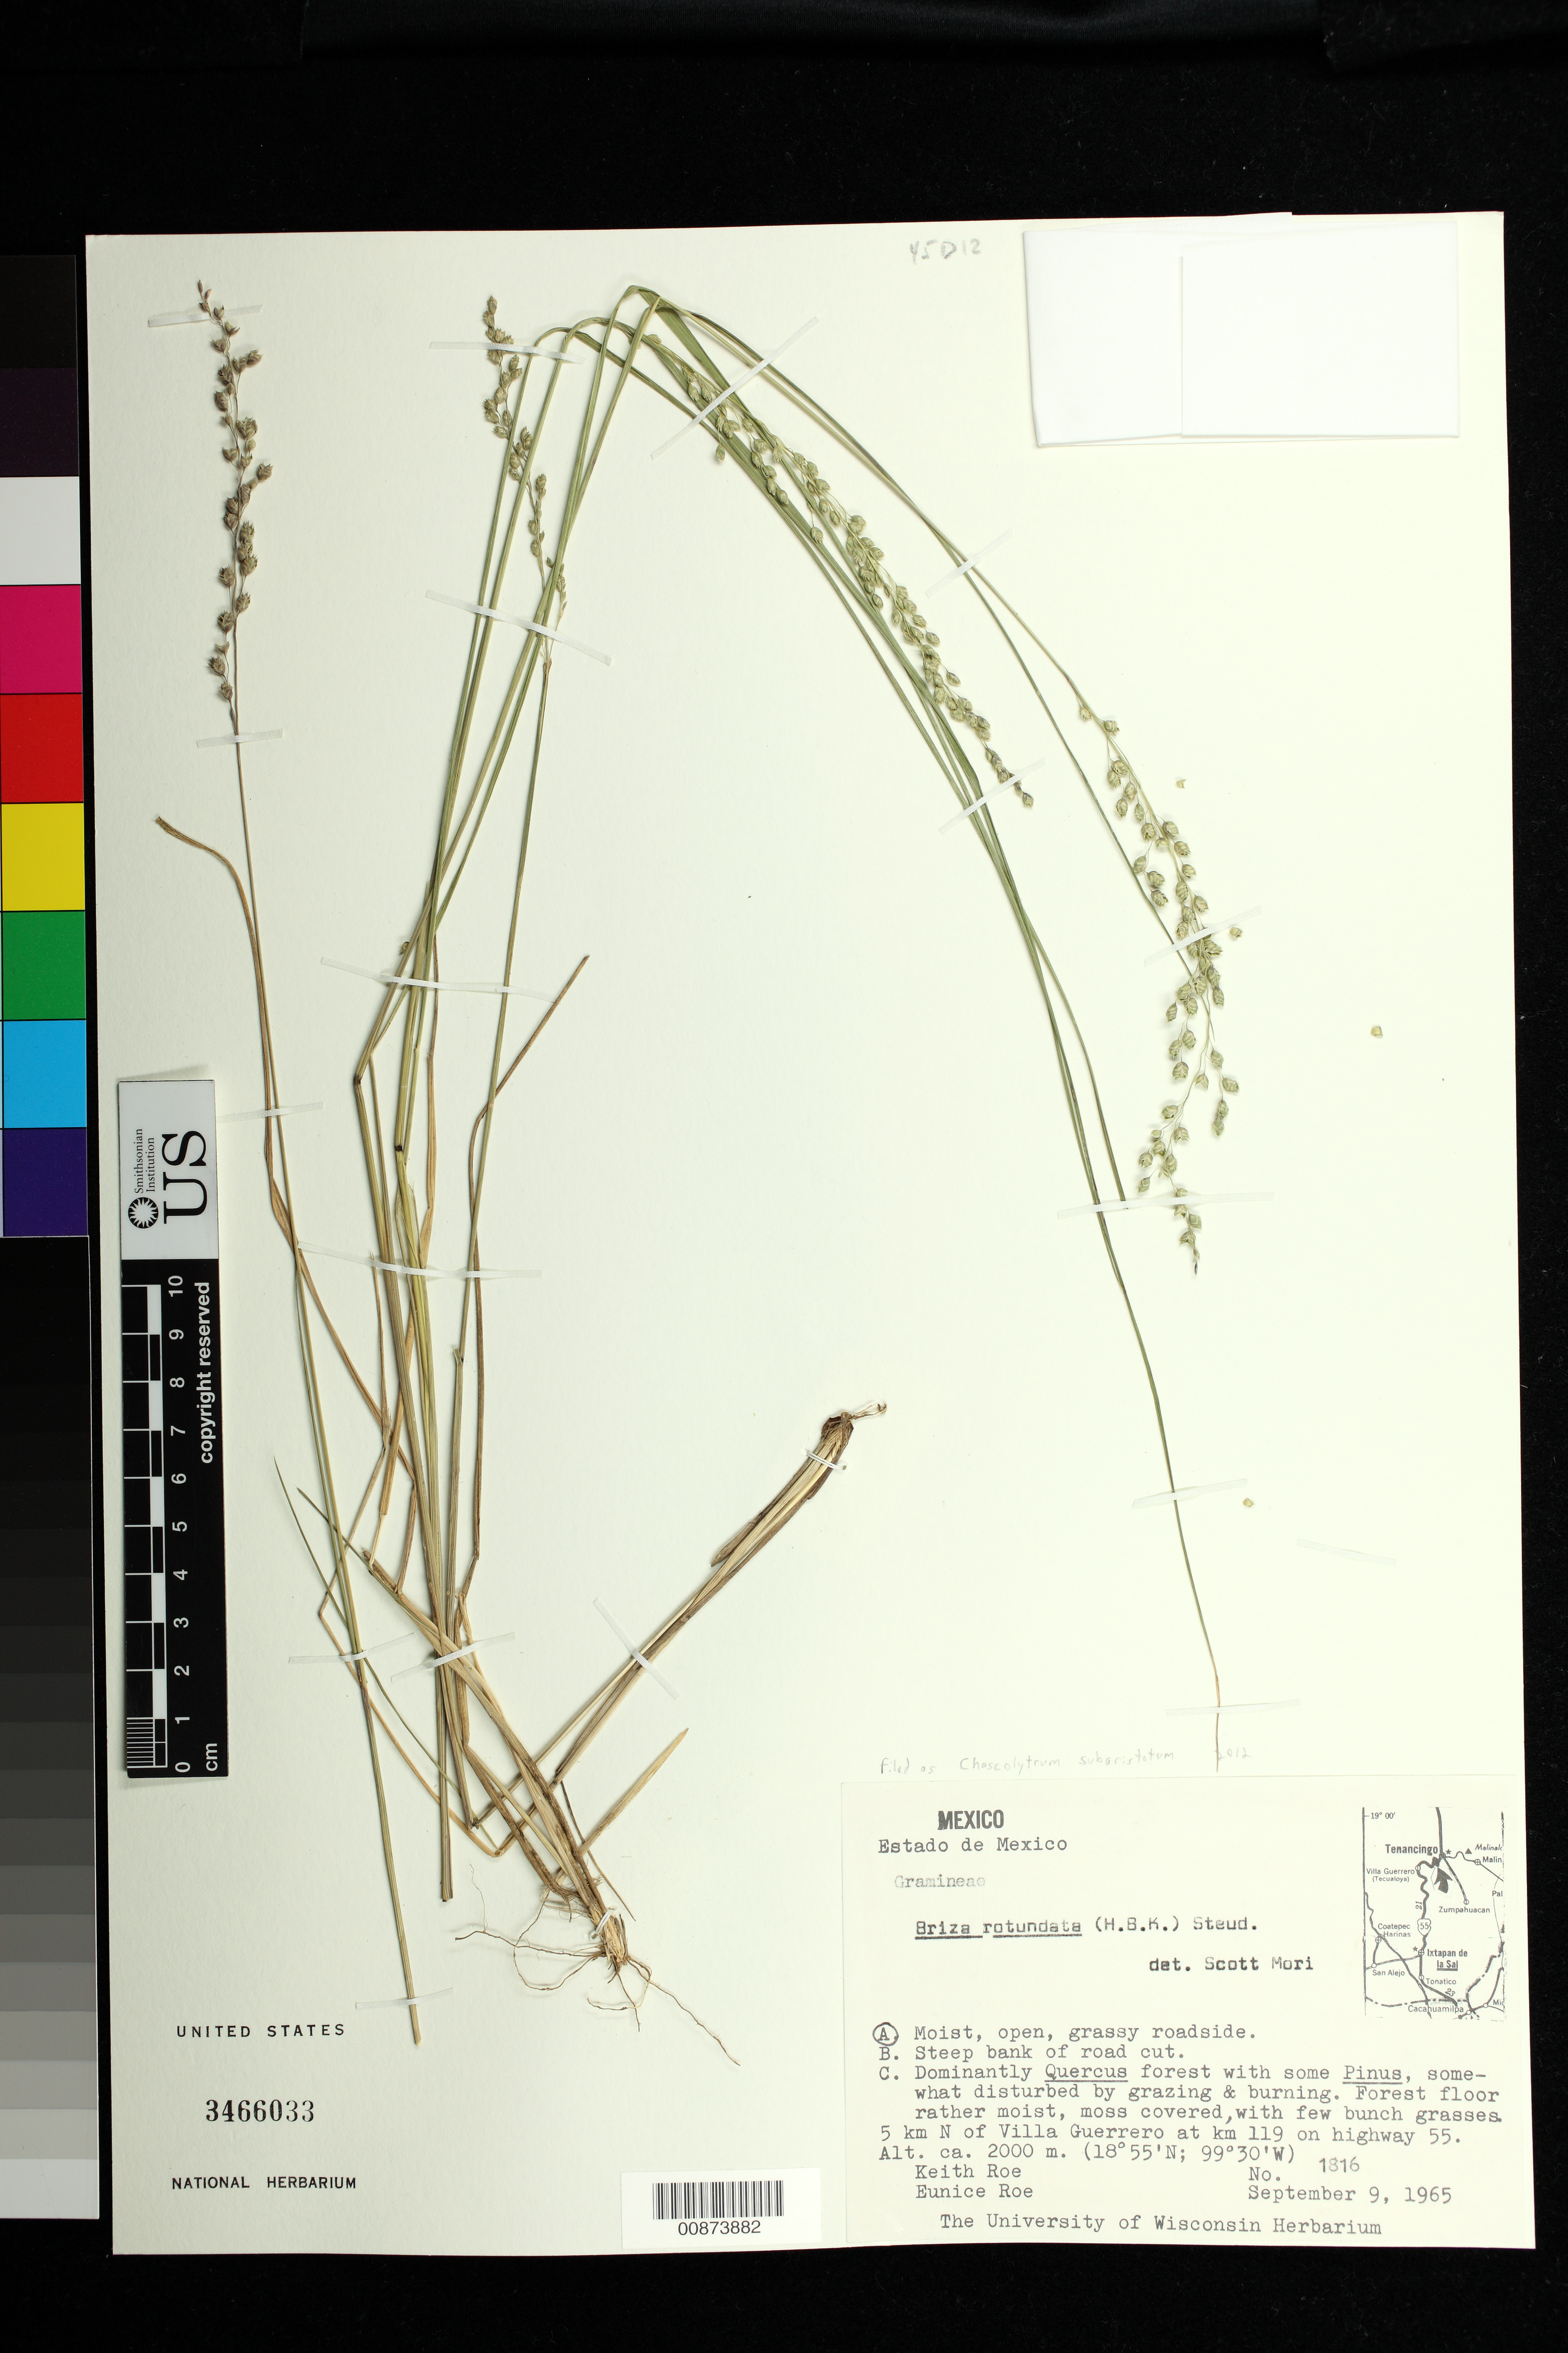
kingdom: Plantae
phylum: Tracheophyta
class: Liliopsida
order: Poales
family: Poaceae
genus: Chascolytrum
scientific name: Chascolytrum subaristatum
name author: (Lam.) Desv.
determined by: Poaceae Reorganization Project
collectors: K. E. Roe & E. Roe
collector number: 1816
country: Mexico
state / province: México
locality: N of Villa Guerrero at KM 119 on Hwy 55.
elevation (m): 2000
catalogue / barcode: US 3466033